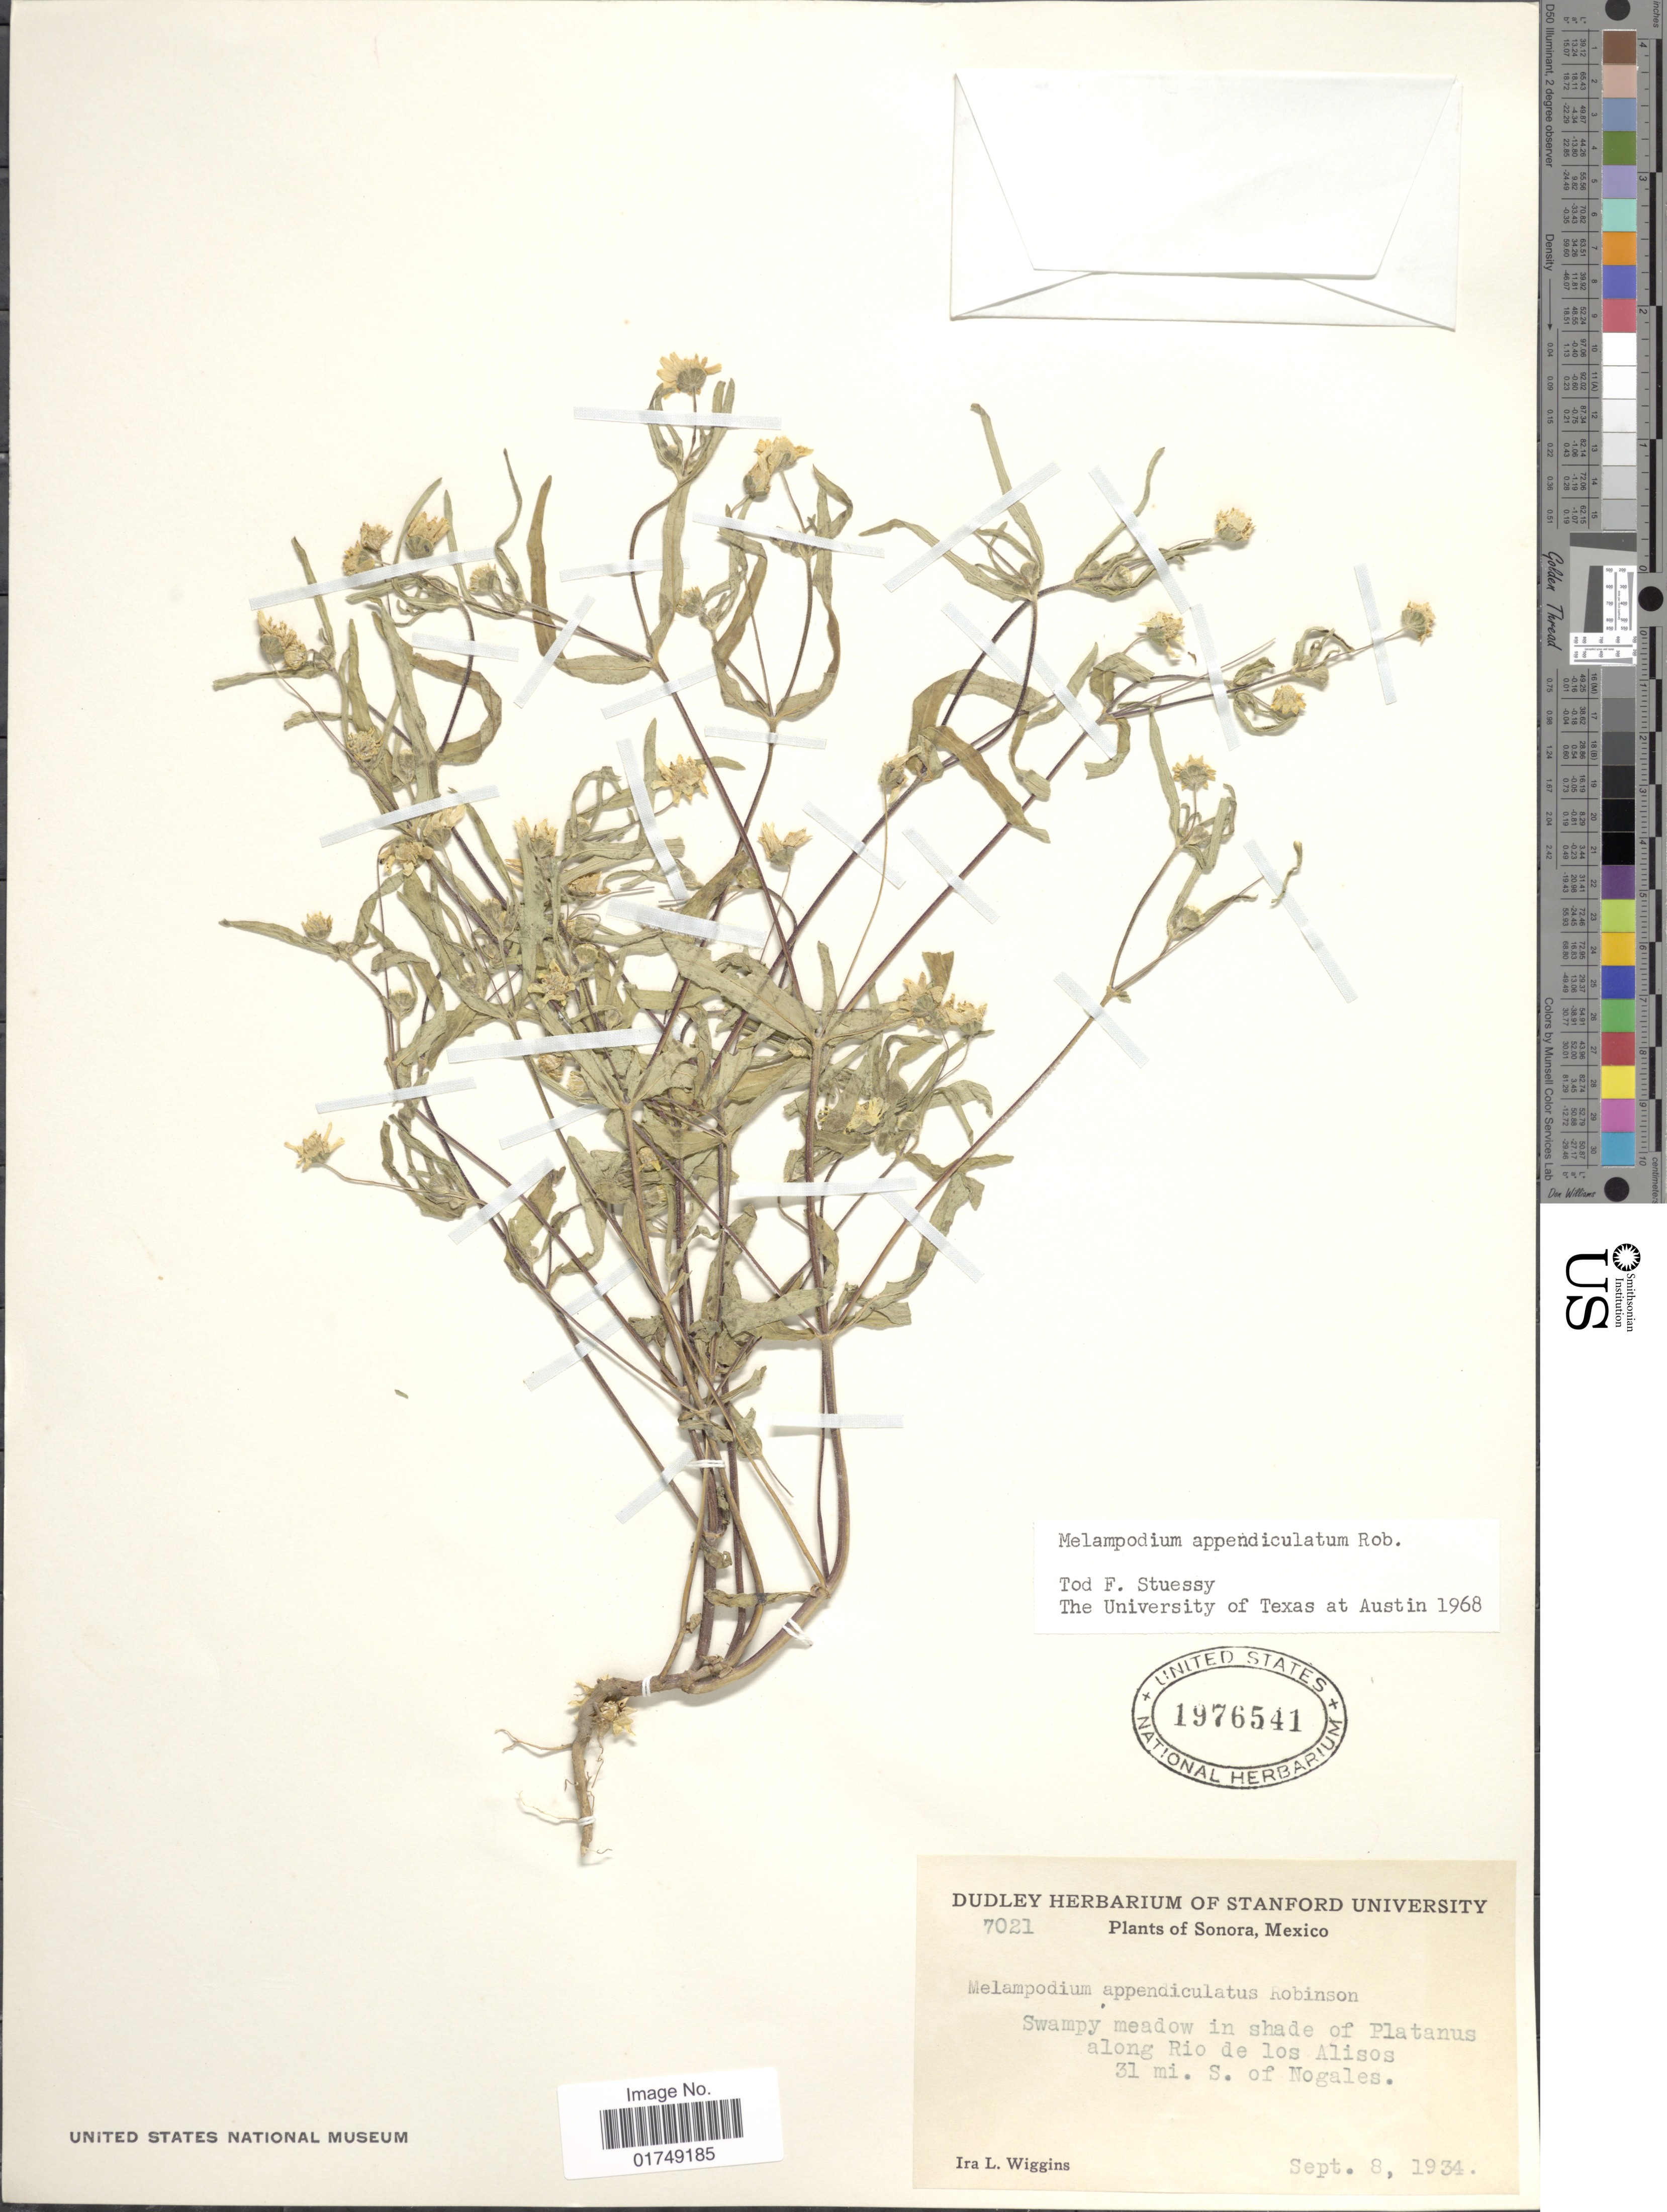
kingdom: Plantae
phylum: Tracheophyta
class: Magnoliopsida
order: Asterales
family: Asteraceae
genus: Melampodium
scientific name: Melampodium appendiculatum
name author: B.L. Rob.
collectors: I. L. Wiggins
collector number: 7021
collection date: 1934-09-08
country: Mexico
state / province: Sonora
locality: Along Rio de los Alisos, 31 mi S of Nogales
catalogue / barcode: US 1976541